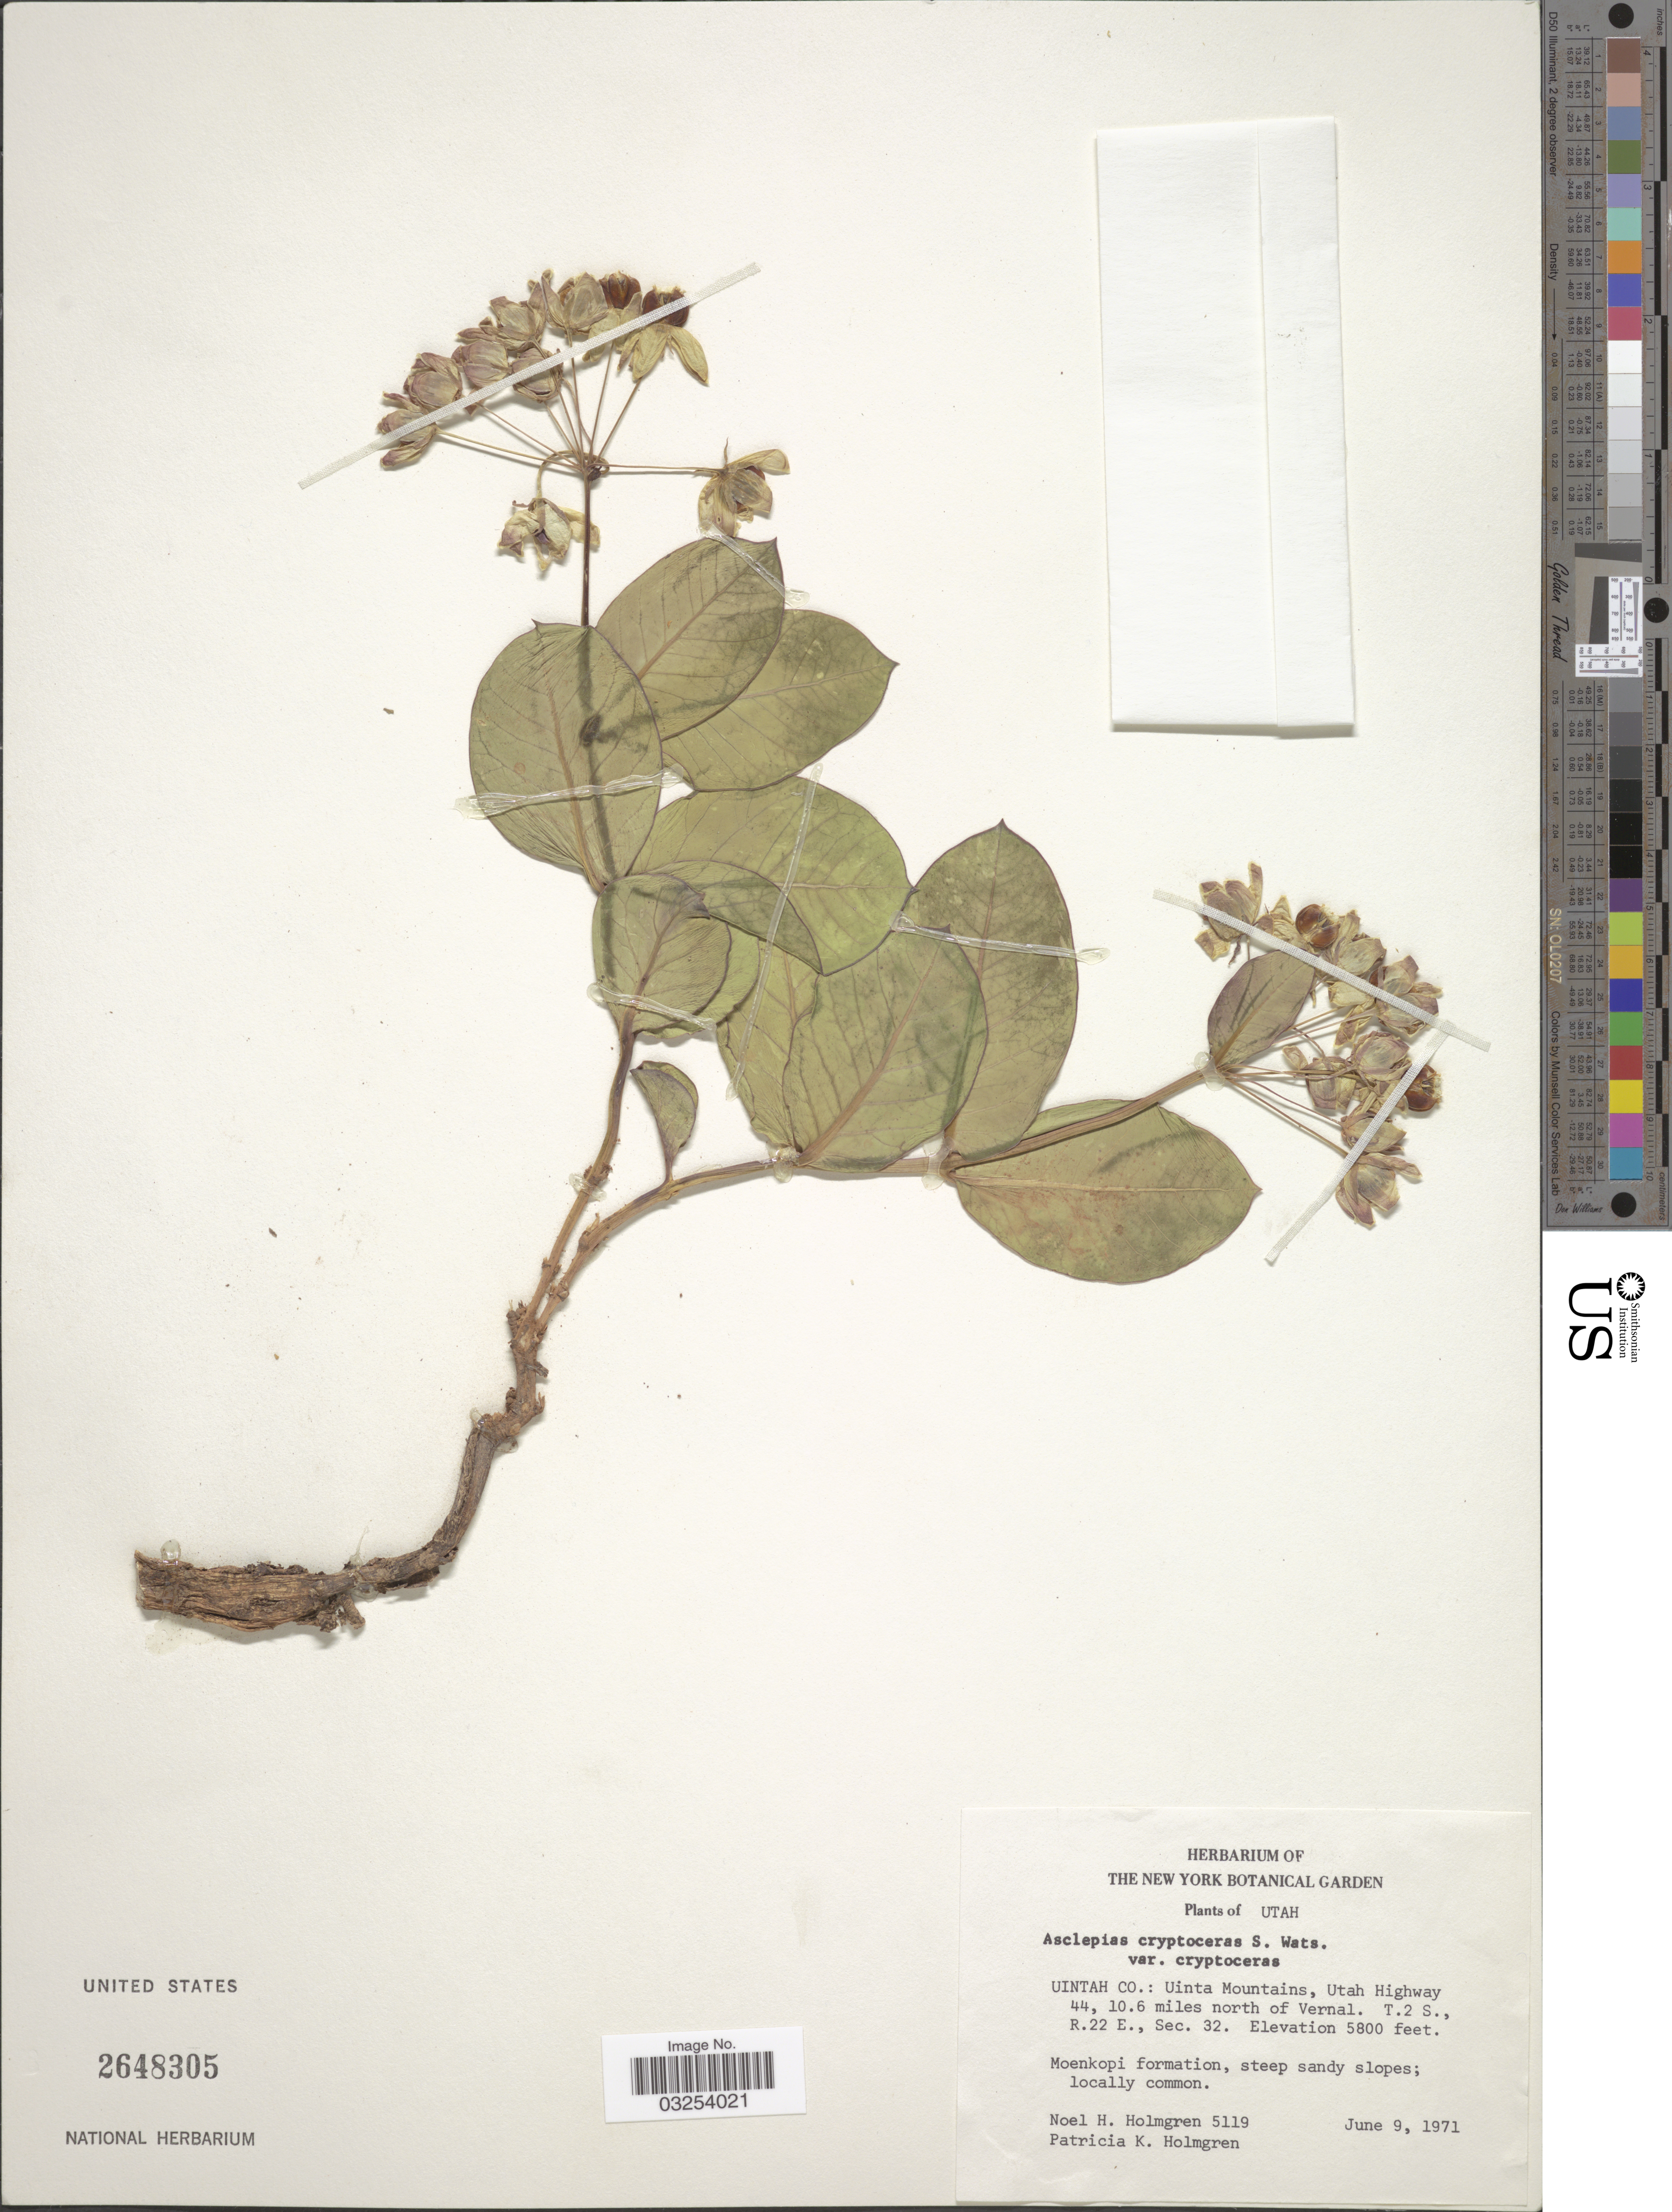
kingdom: Plantae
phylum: Tracheophyta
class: Magnoliopsida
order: Gentianales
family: Apocynaceae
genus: Asclepias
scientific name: Asclepias cryptoceras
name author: S. Watson in C. King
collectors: N. H. Holmgren & P. K. Holmgren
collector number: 5119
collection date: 1971-06-09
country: United States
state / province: Utah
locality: Uintah Co.: Uinta Mountains, Utah Highway 44, 10.6 miles north of Vernal. T.2 S., R. 22 E., Sec. 32.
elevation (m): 1768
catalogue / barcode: US 2648305